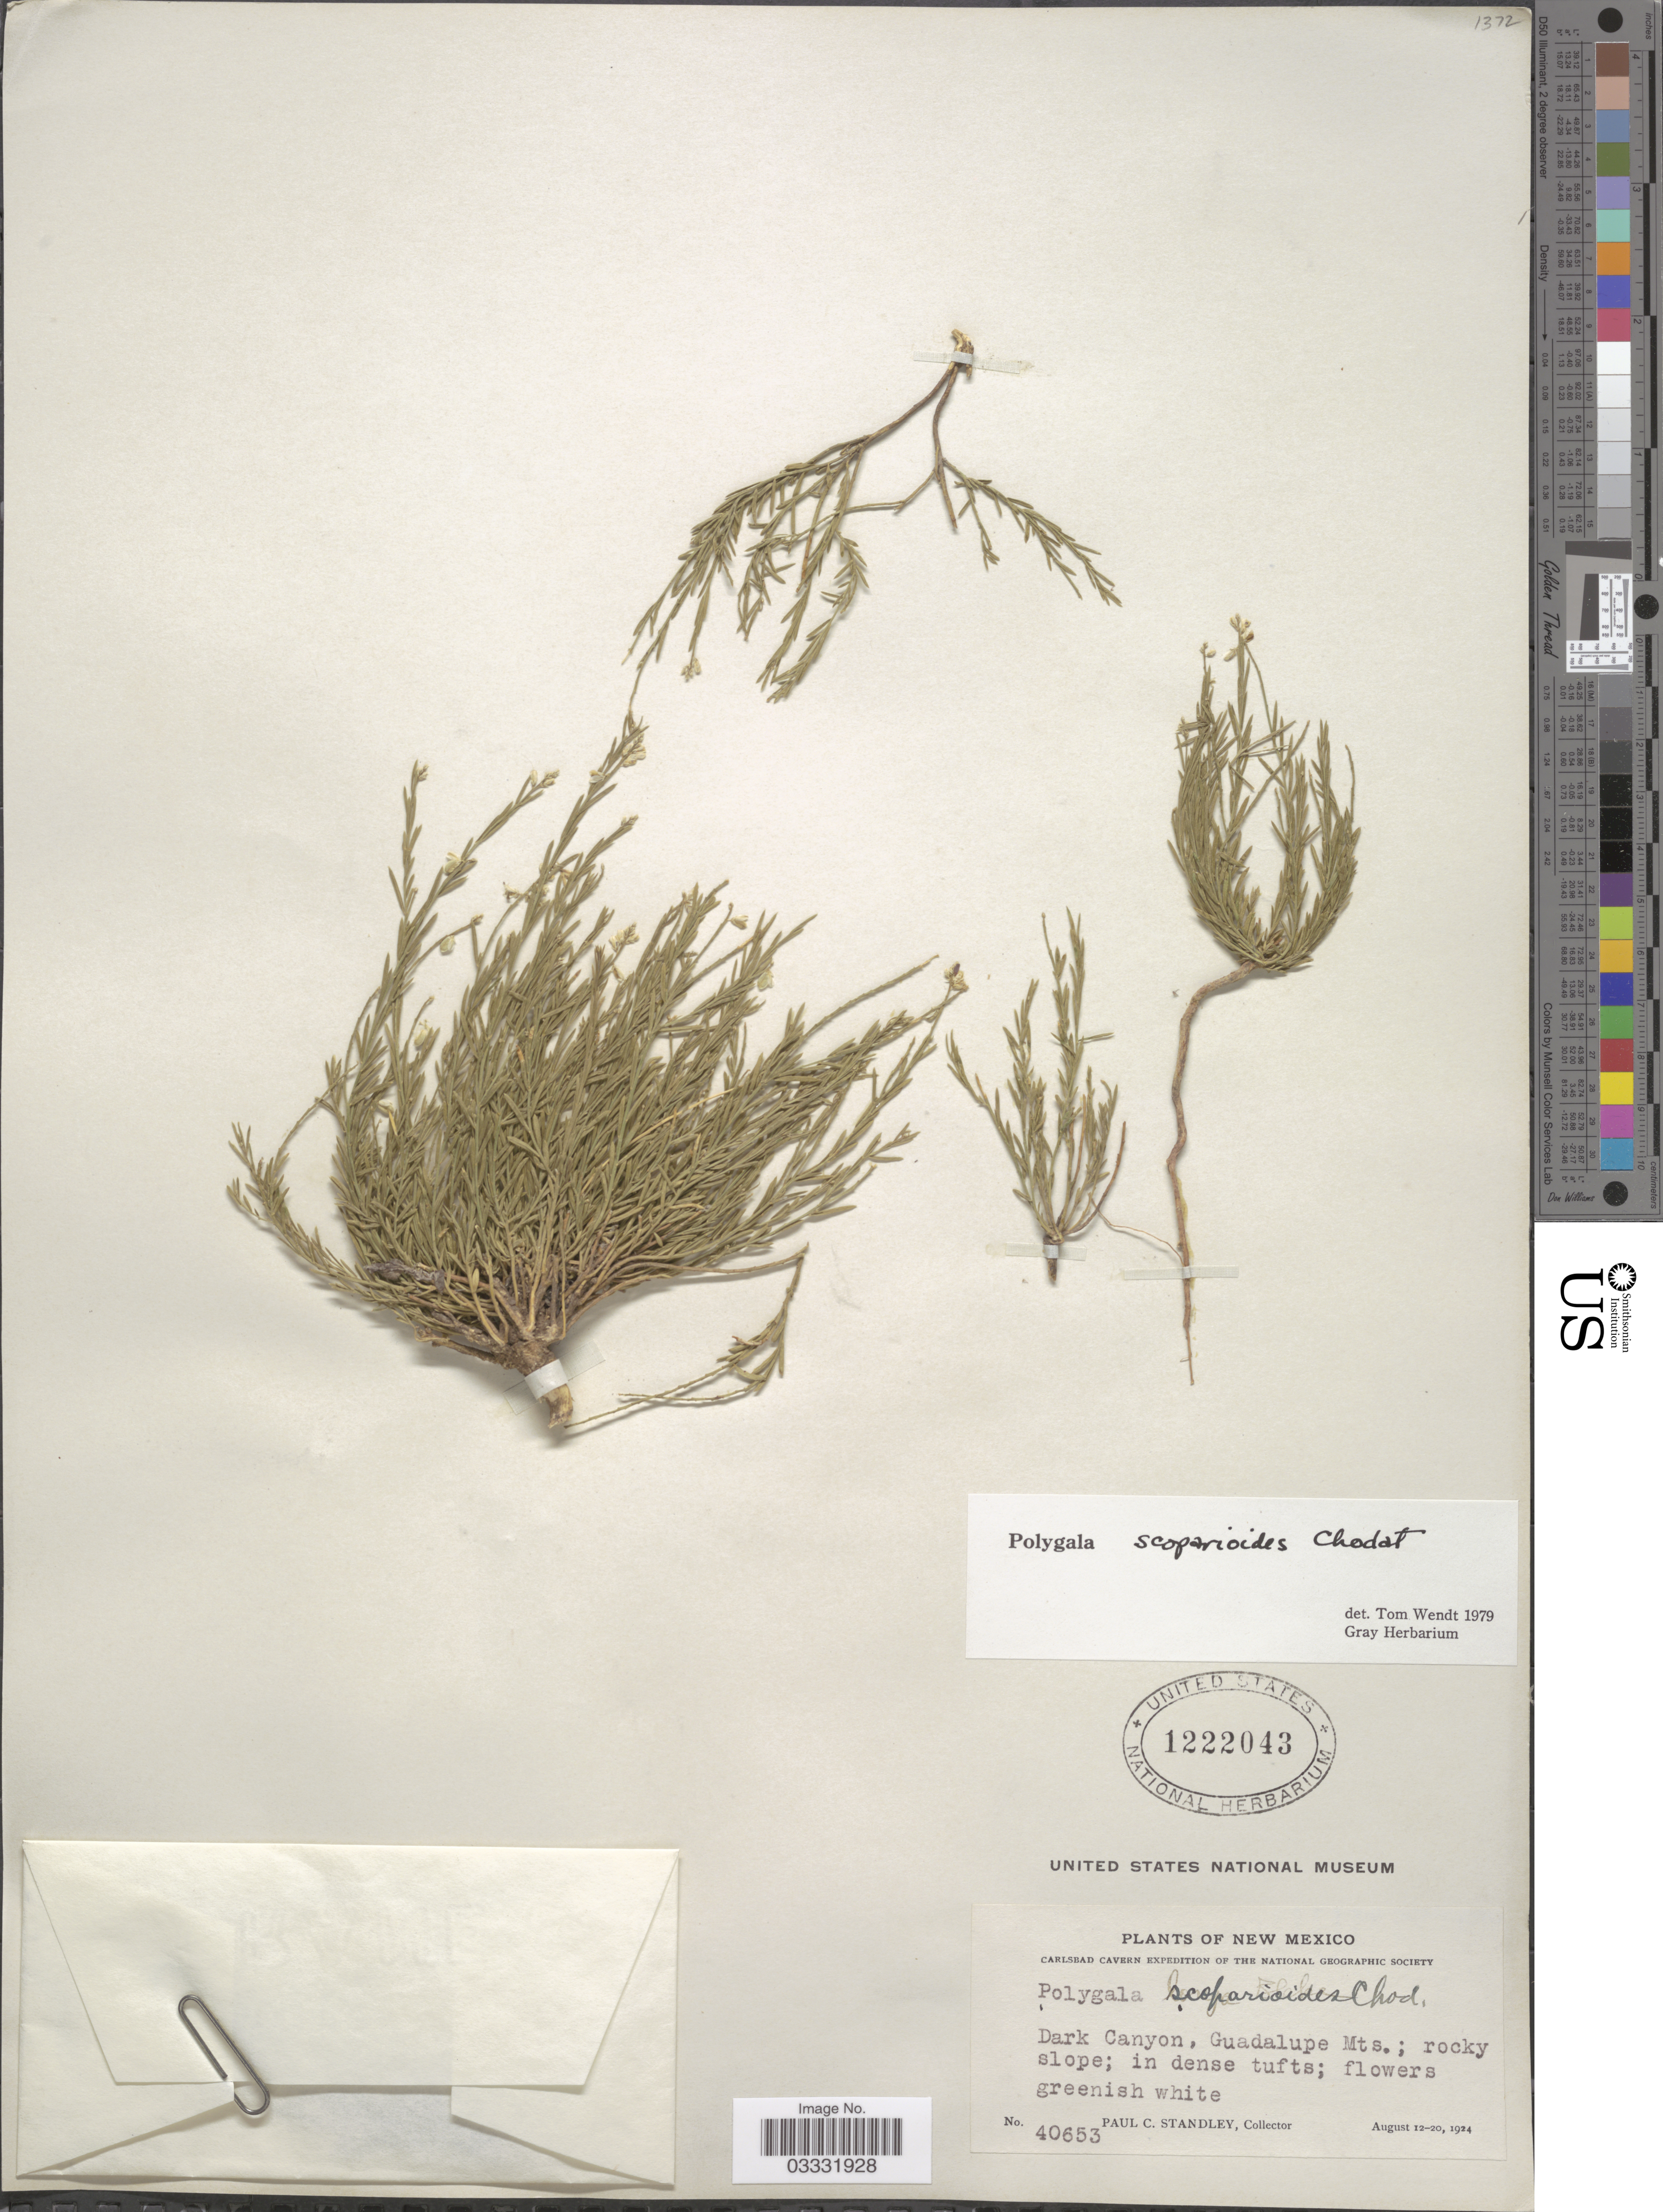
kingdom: Plantae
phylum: Tracheophyta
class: Magnoliopsida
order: Fabales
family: Polygalaceae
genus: Polygala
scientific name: Polygala scoparioides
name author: Chodat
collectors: P. C. Standley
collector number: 40653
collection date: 1924-08-12/1924-08-20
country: United States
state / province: New Mexico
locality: Dark Canyon, Guadalupe Mts.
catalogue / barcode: US 1222043